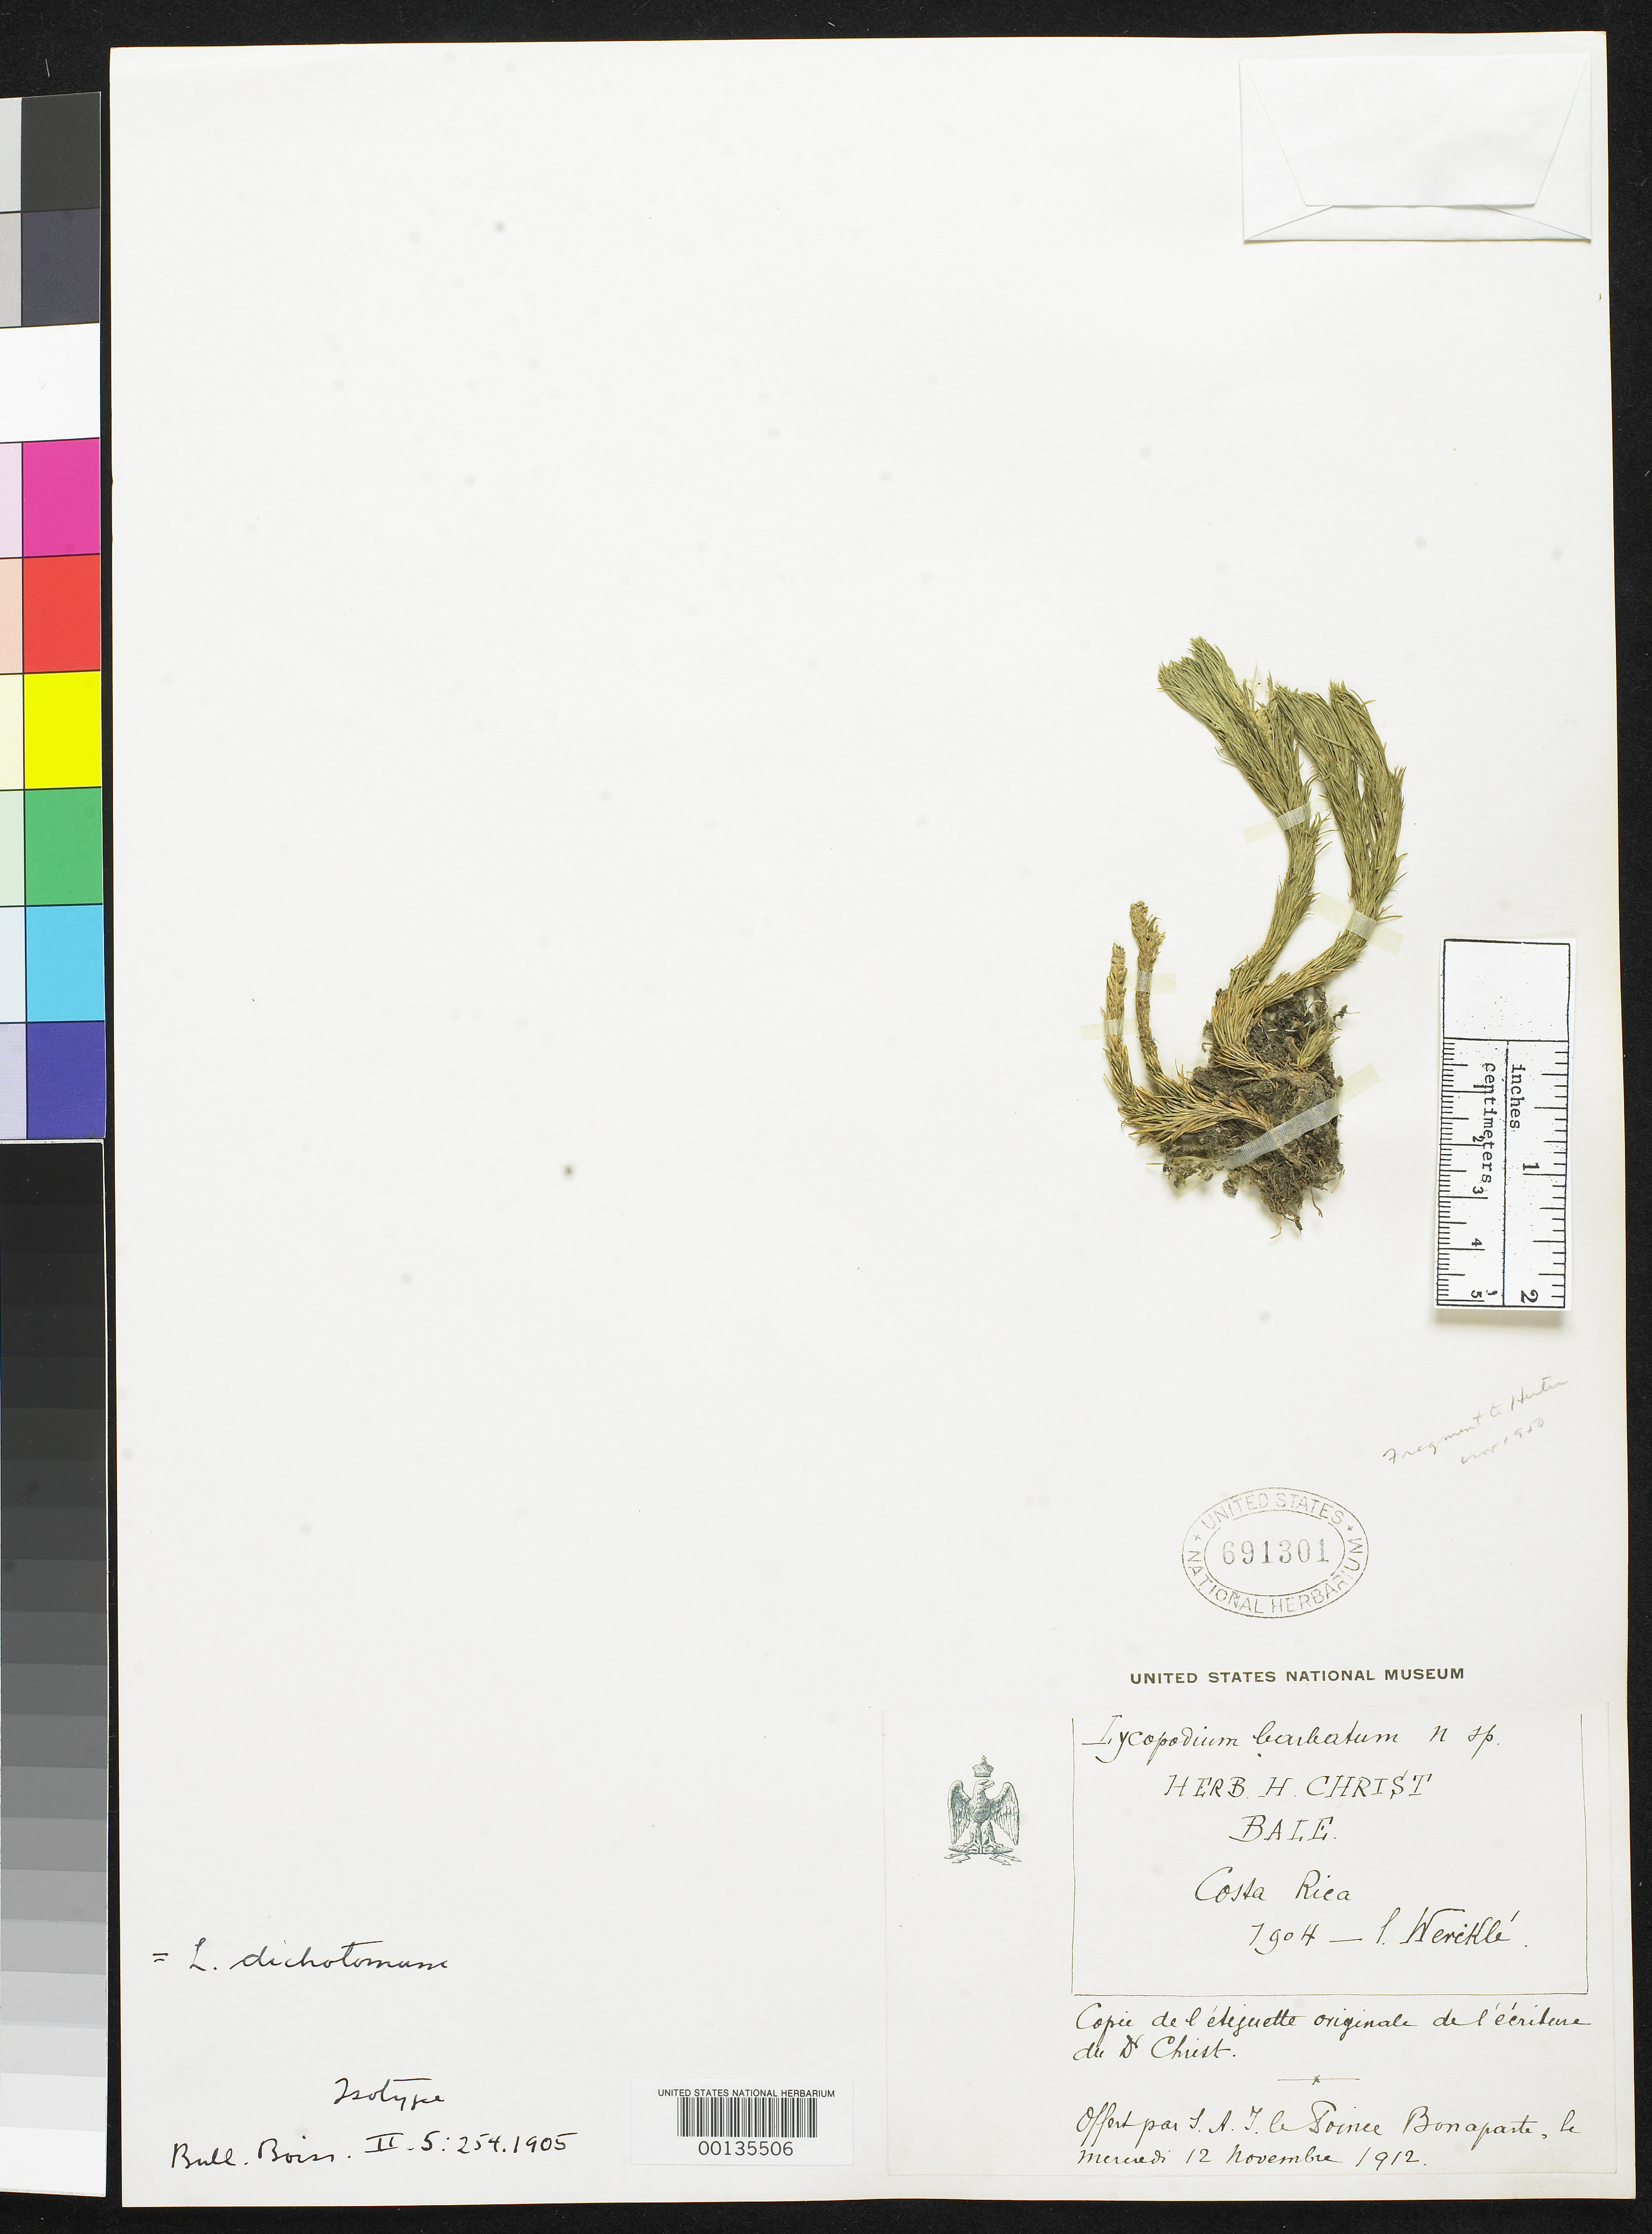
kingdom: Plantae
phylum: Tracheophyta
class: Lycopodiopsida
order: Lycopodiales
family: Lycopodiaceae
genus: Lycopodium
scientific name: Lycopodium barbatum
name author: Christ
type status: Type Collection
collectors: C. C Wercklé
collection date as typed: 1904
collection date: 1904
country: Costa Rica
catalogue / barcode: US 691301